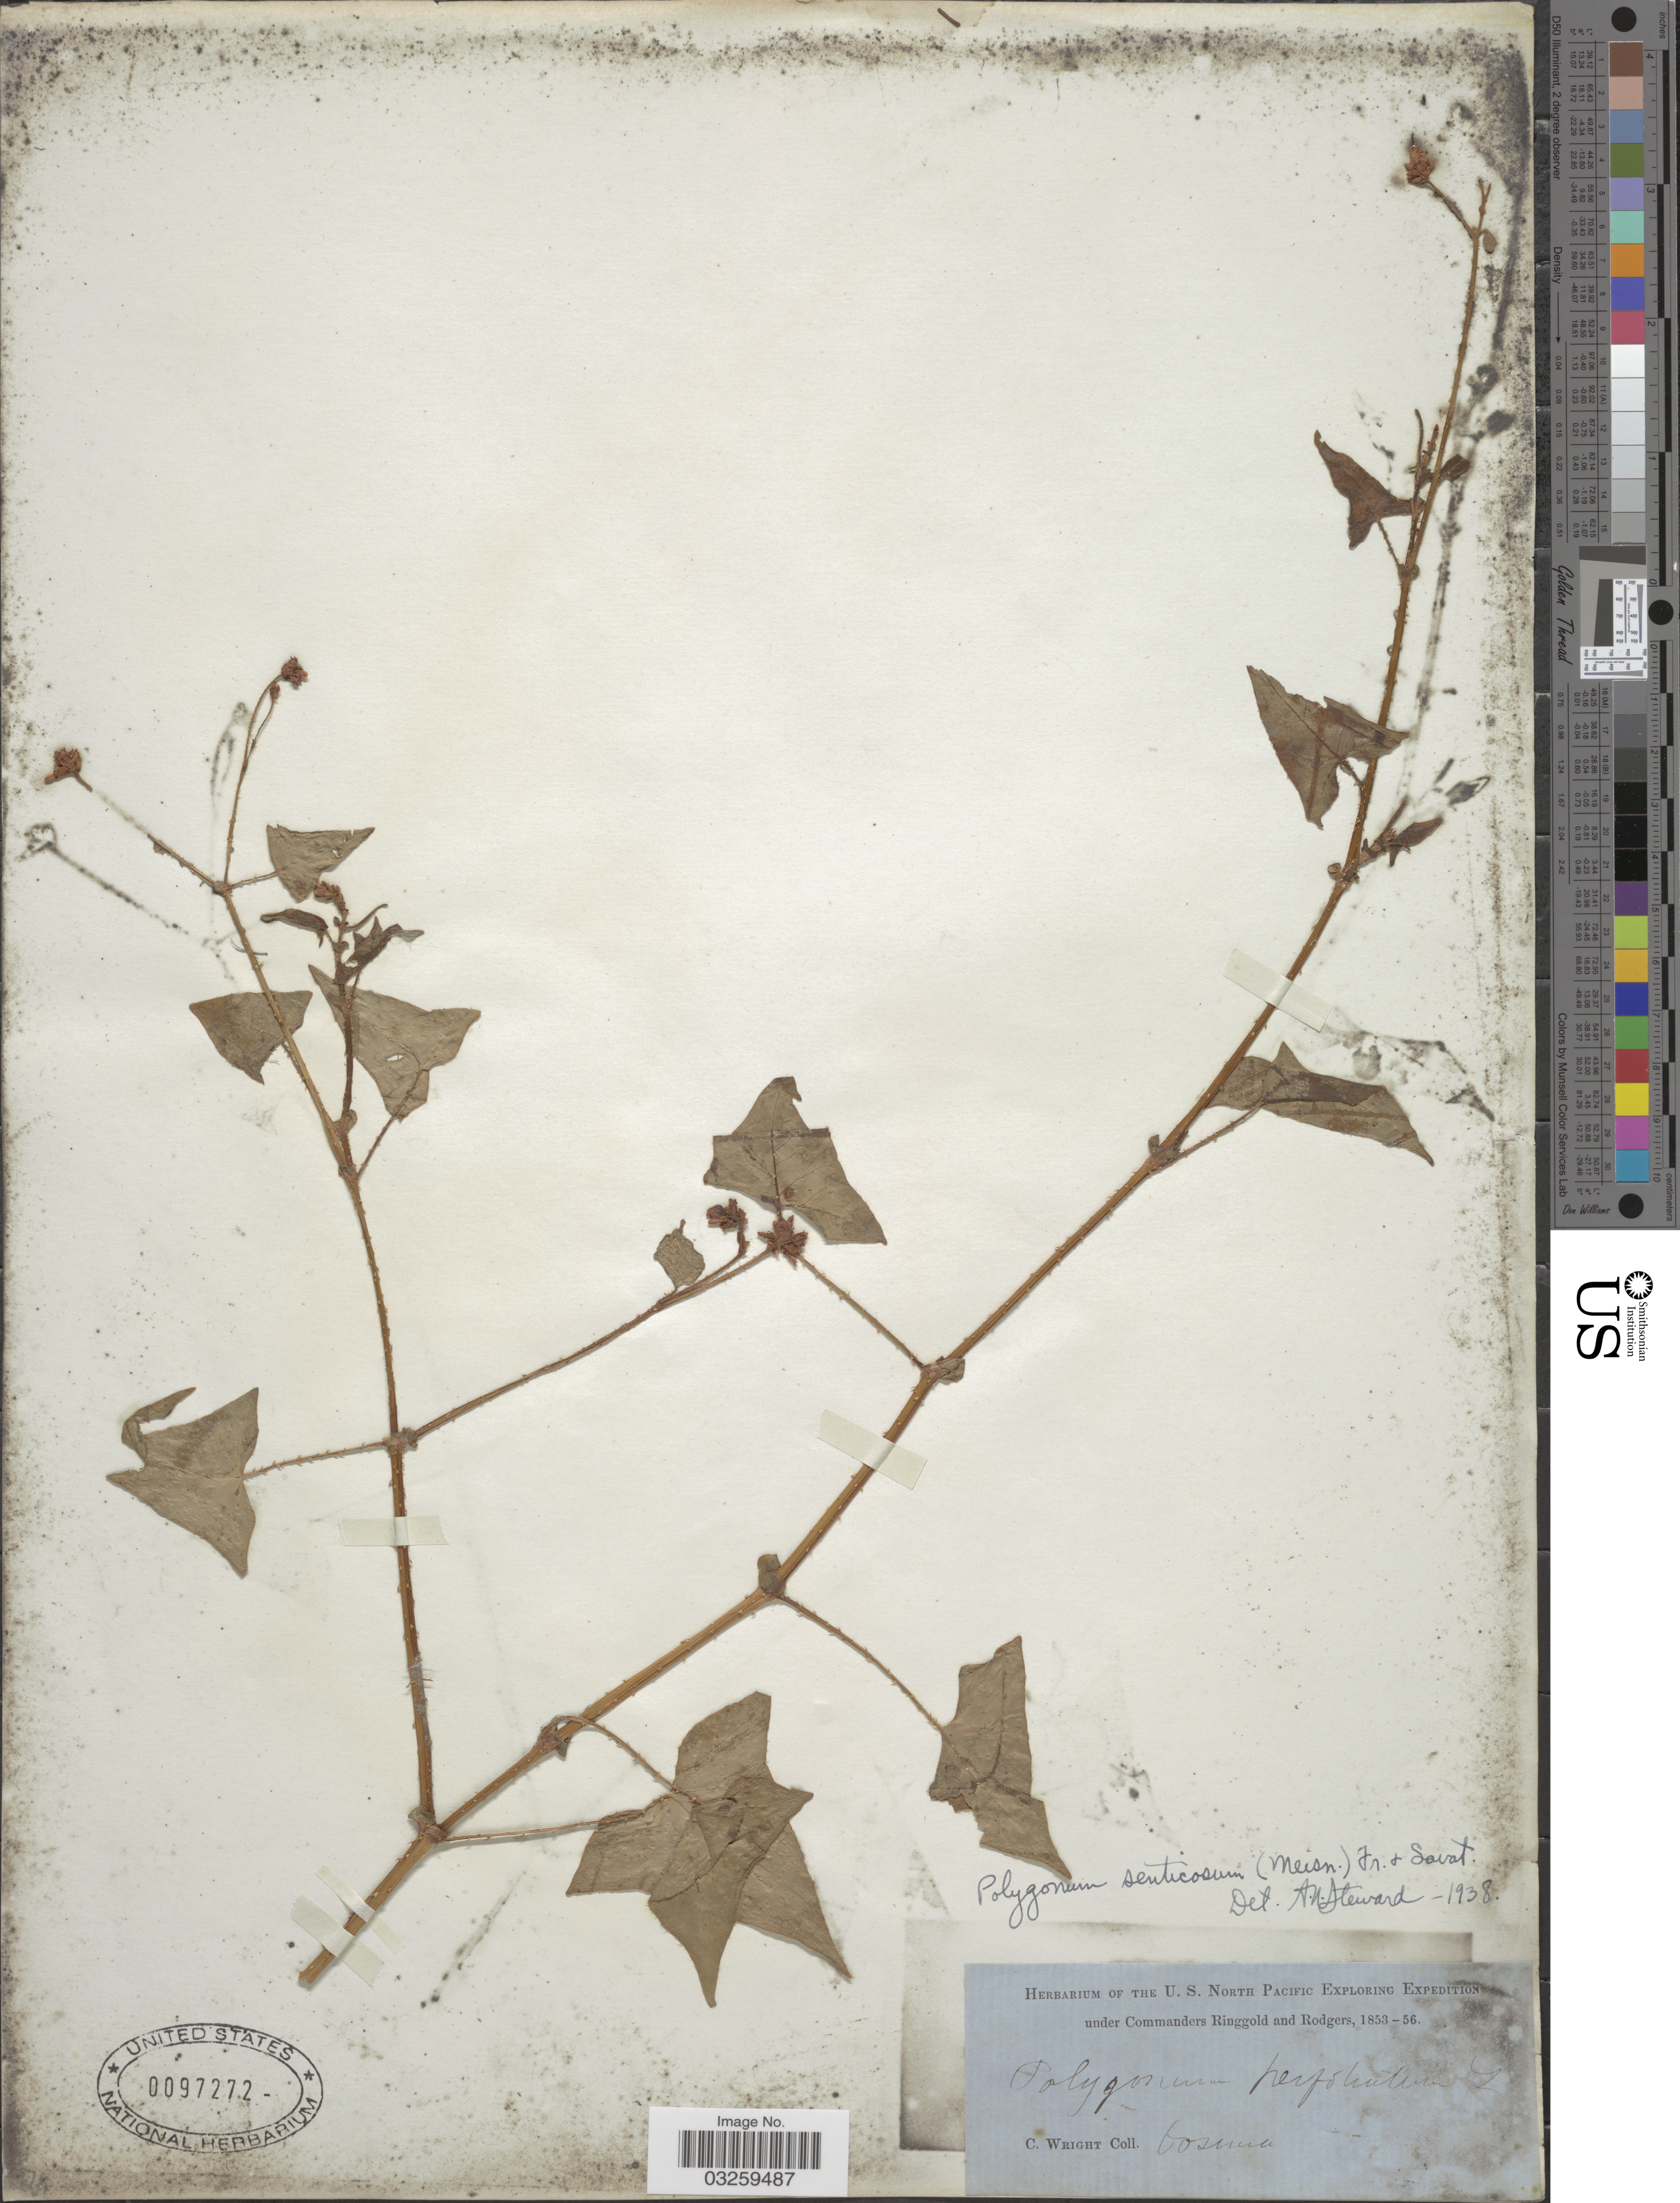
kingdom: Plantae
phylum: Tracheophyta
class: Magnoliopsida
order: Caryophyllales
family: Polygonaceae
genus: Polygonum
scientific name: Polygonum senticosum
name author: Franch. & Sav.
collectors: C. Wright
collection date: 1853/1856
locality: U.S. North Pacific, Cosima.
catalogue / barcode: US 97272